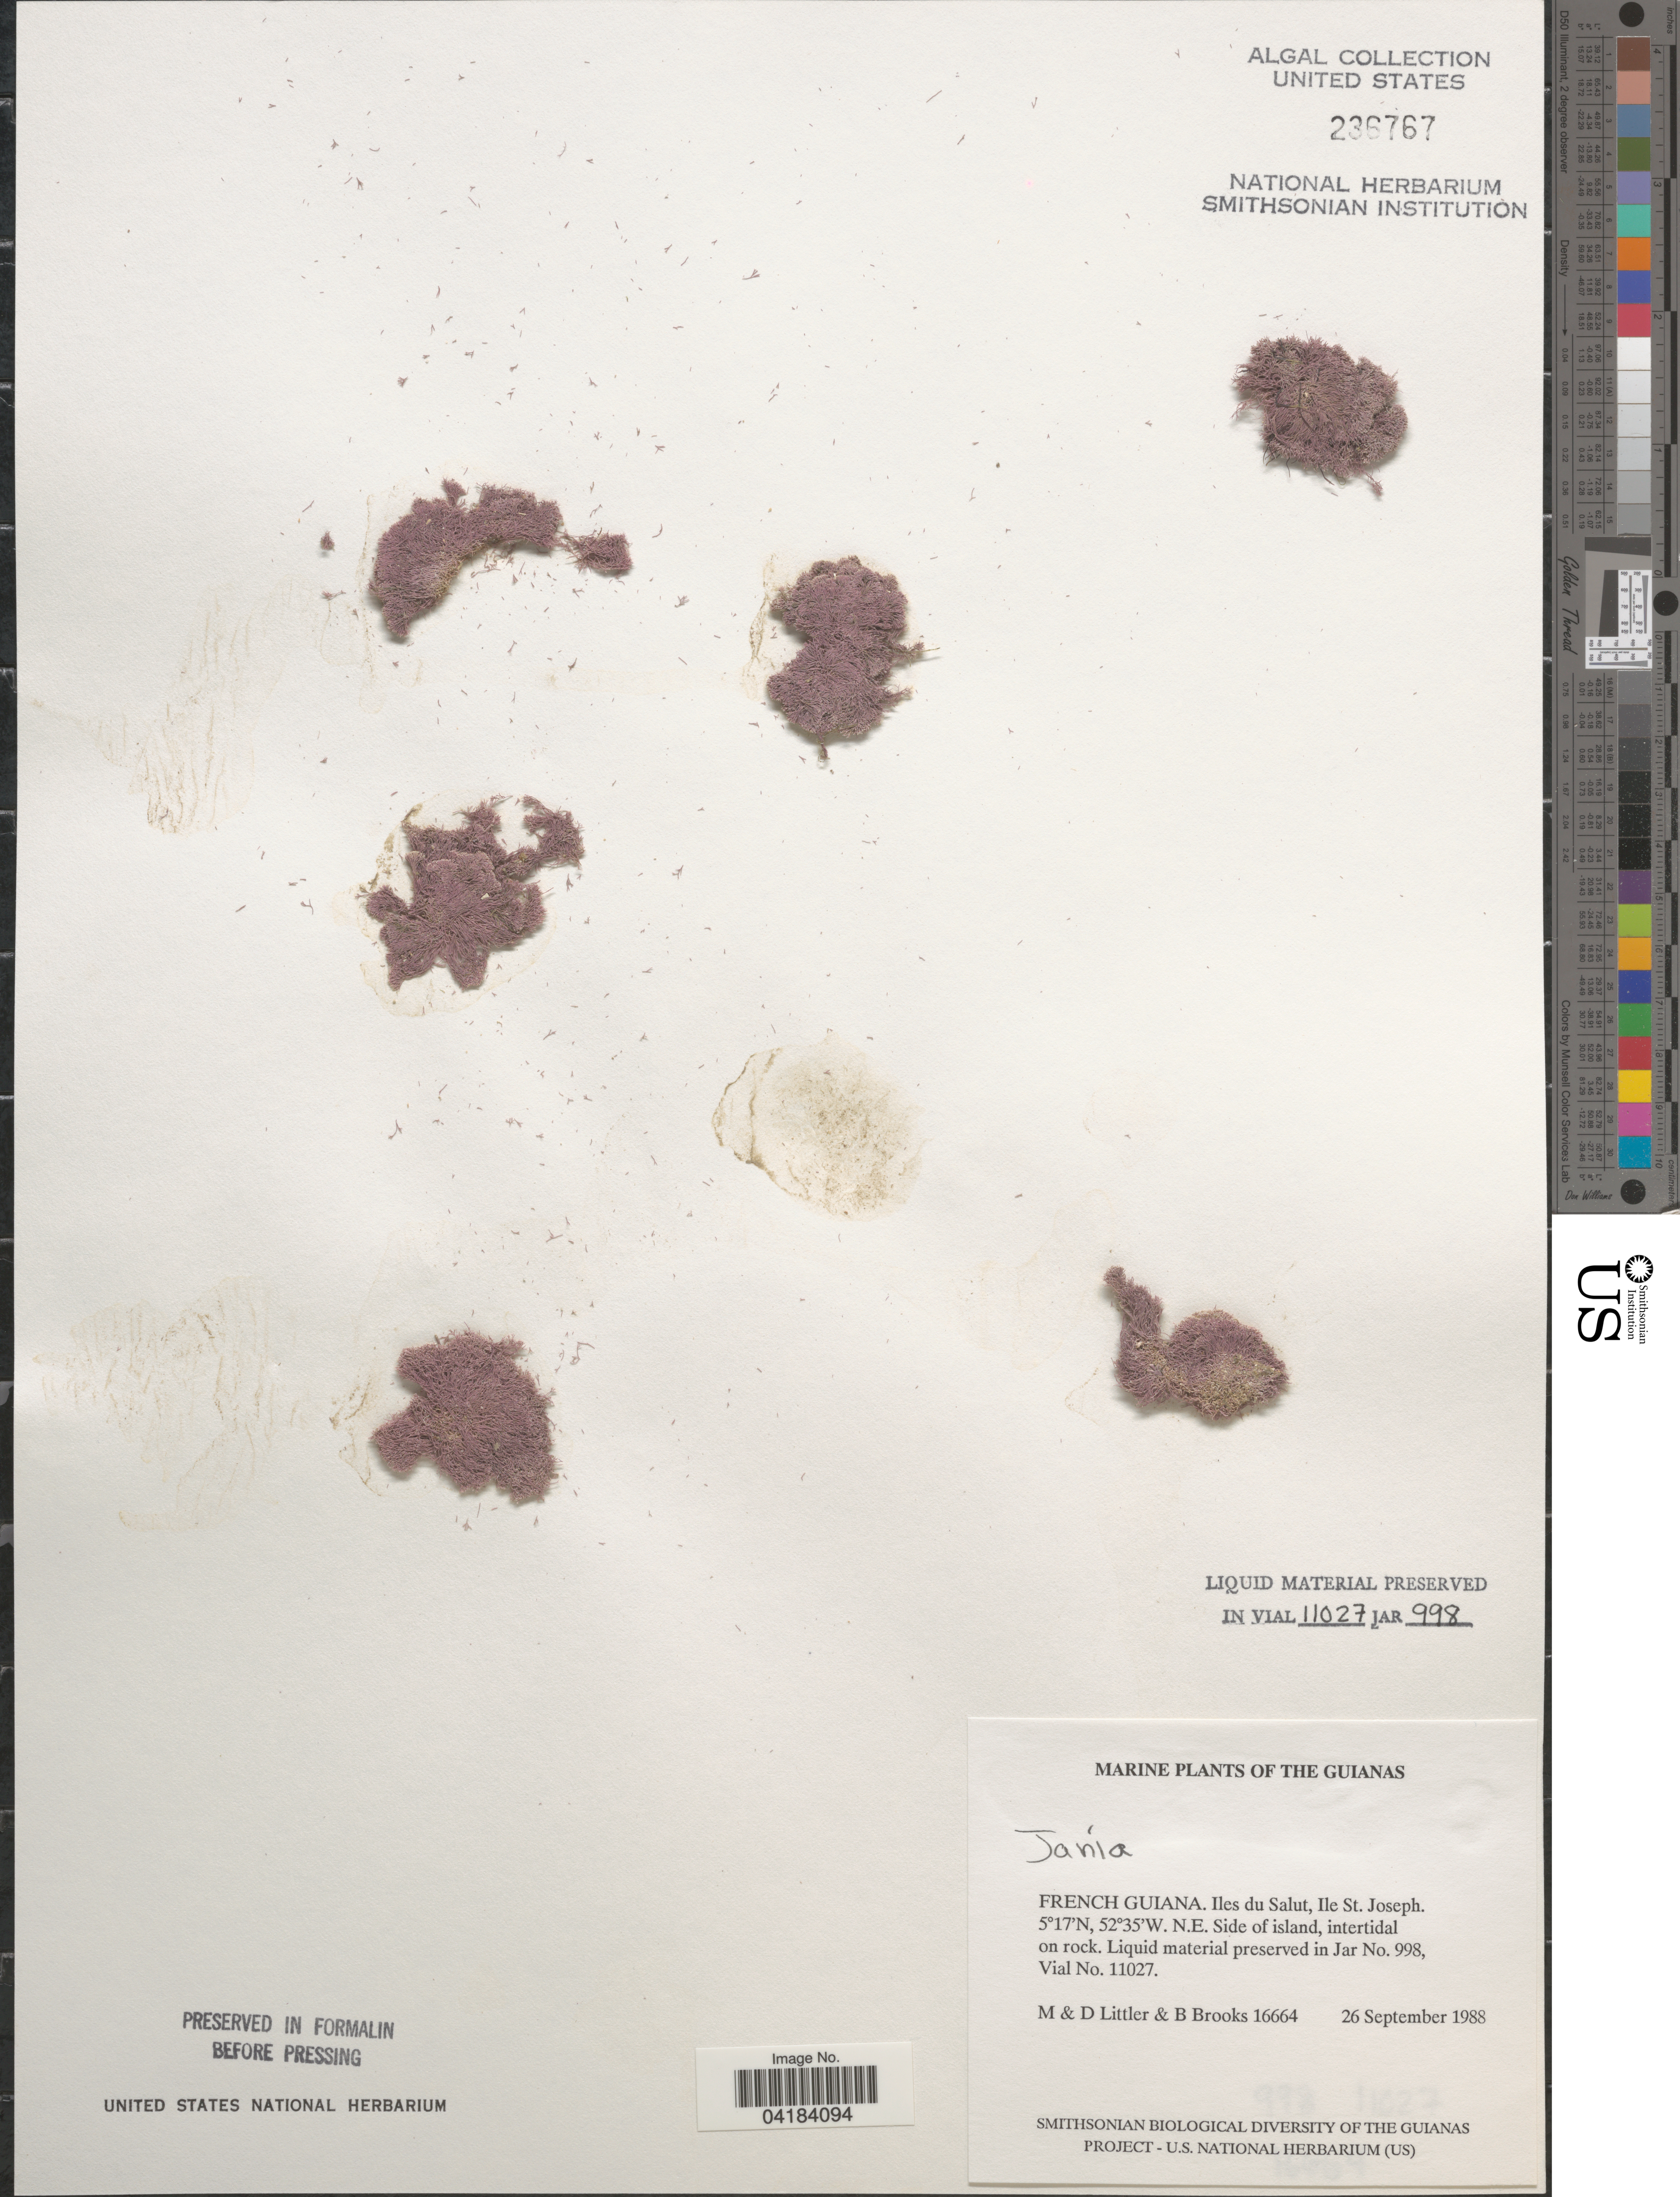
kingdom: Plantae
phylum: Rhodophyta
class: Florideophyceae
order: Corallinales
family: Corallinaceae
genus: Jania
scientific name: Jania sp.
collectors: M. Littler, D. S. Littler & B. Brooks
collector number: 16664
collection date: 1988-09-26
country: French Guiana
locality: The Guianas. Iles du Salut, Ile St. Joseph. N.E. Side of island.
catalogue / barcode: US 236767